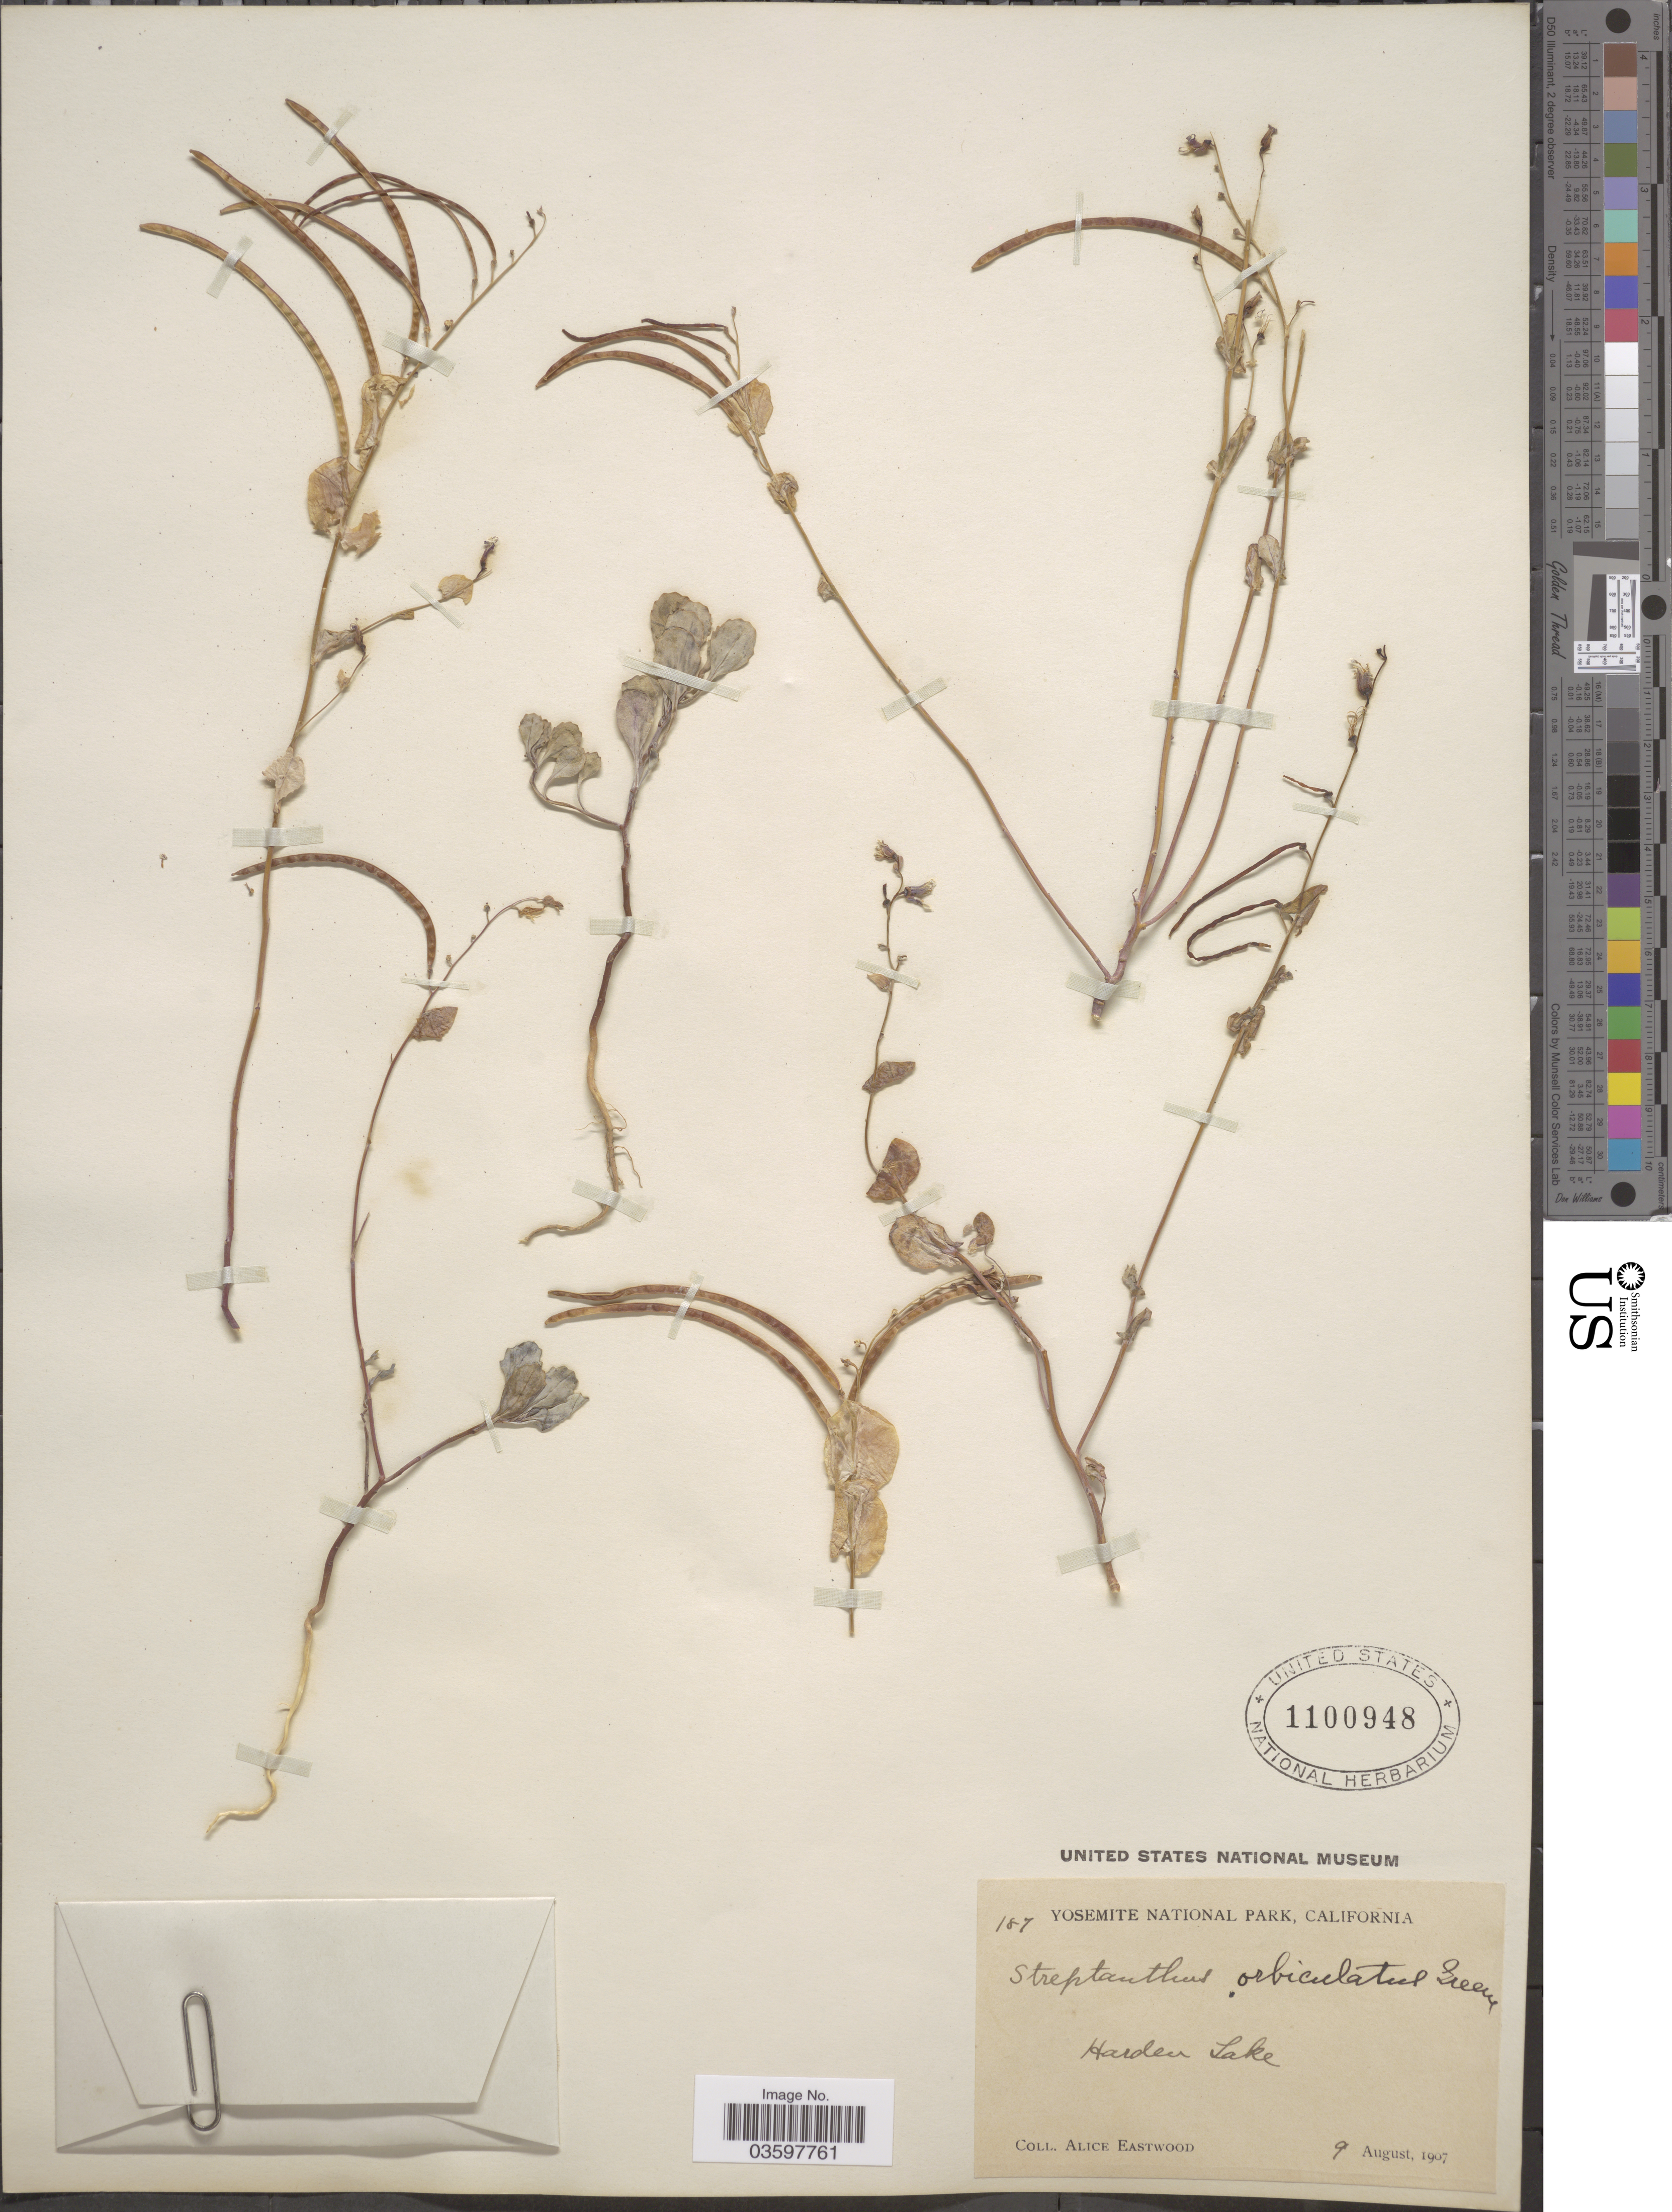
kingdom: Plantae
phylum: Tracheophyta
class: Magnoliopsida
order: Brassicales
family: Brassicaceae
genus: Streptanthus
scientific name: Streptanthus tortuosus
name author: Kellogg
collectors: A. Eastwood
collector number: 187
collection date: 1907-08-09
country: United States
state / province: California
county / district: Mariposa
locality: Yosemite National Park. Harden Lake.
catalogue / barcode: US 1100948